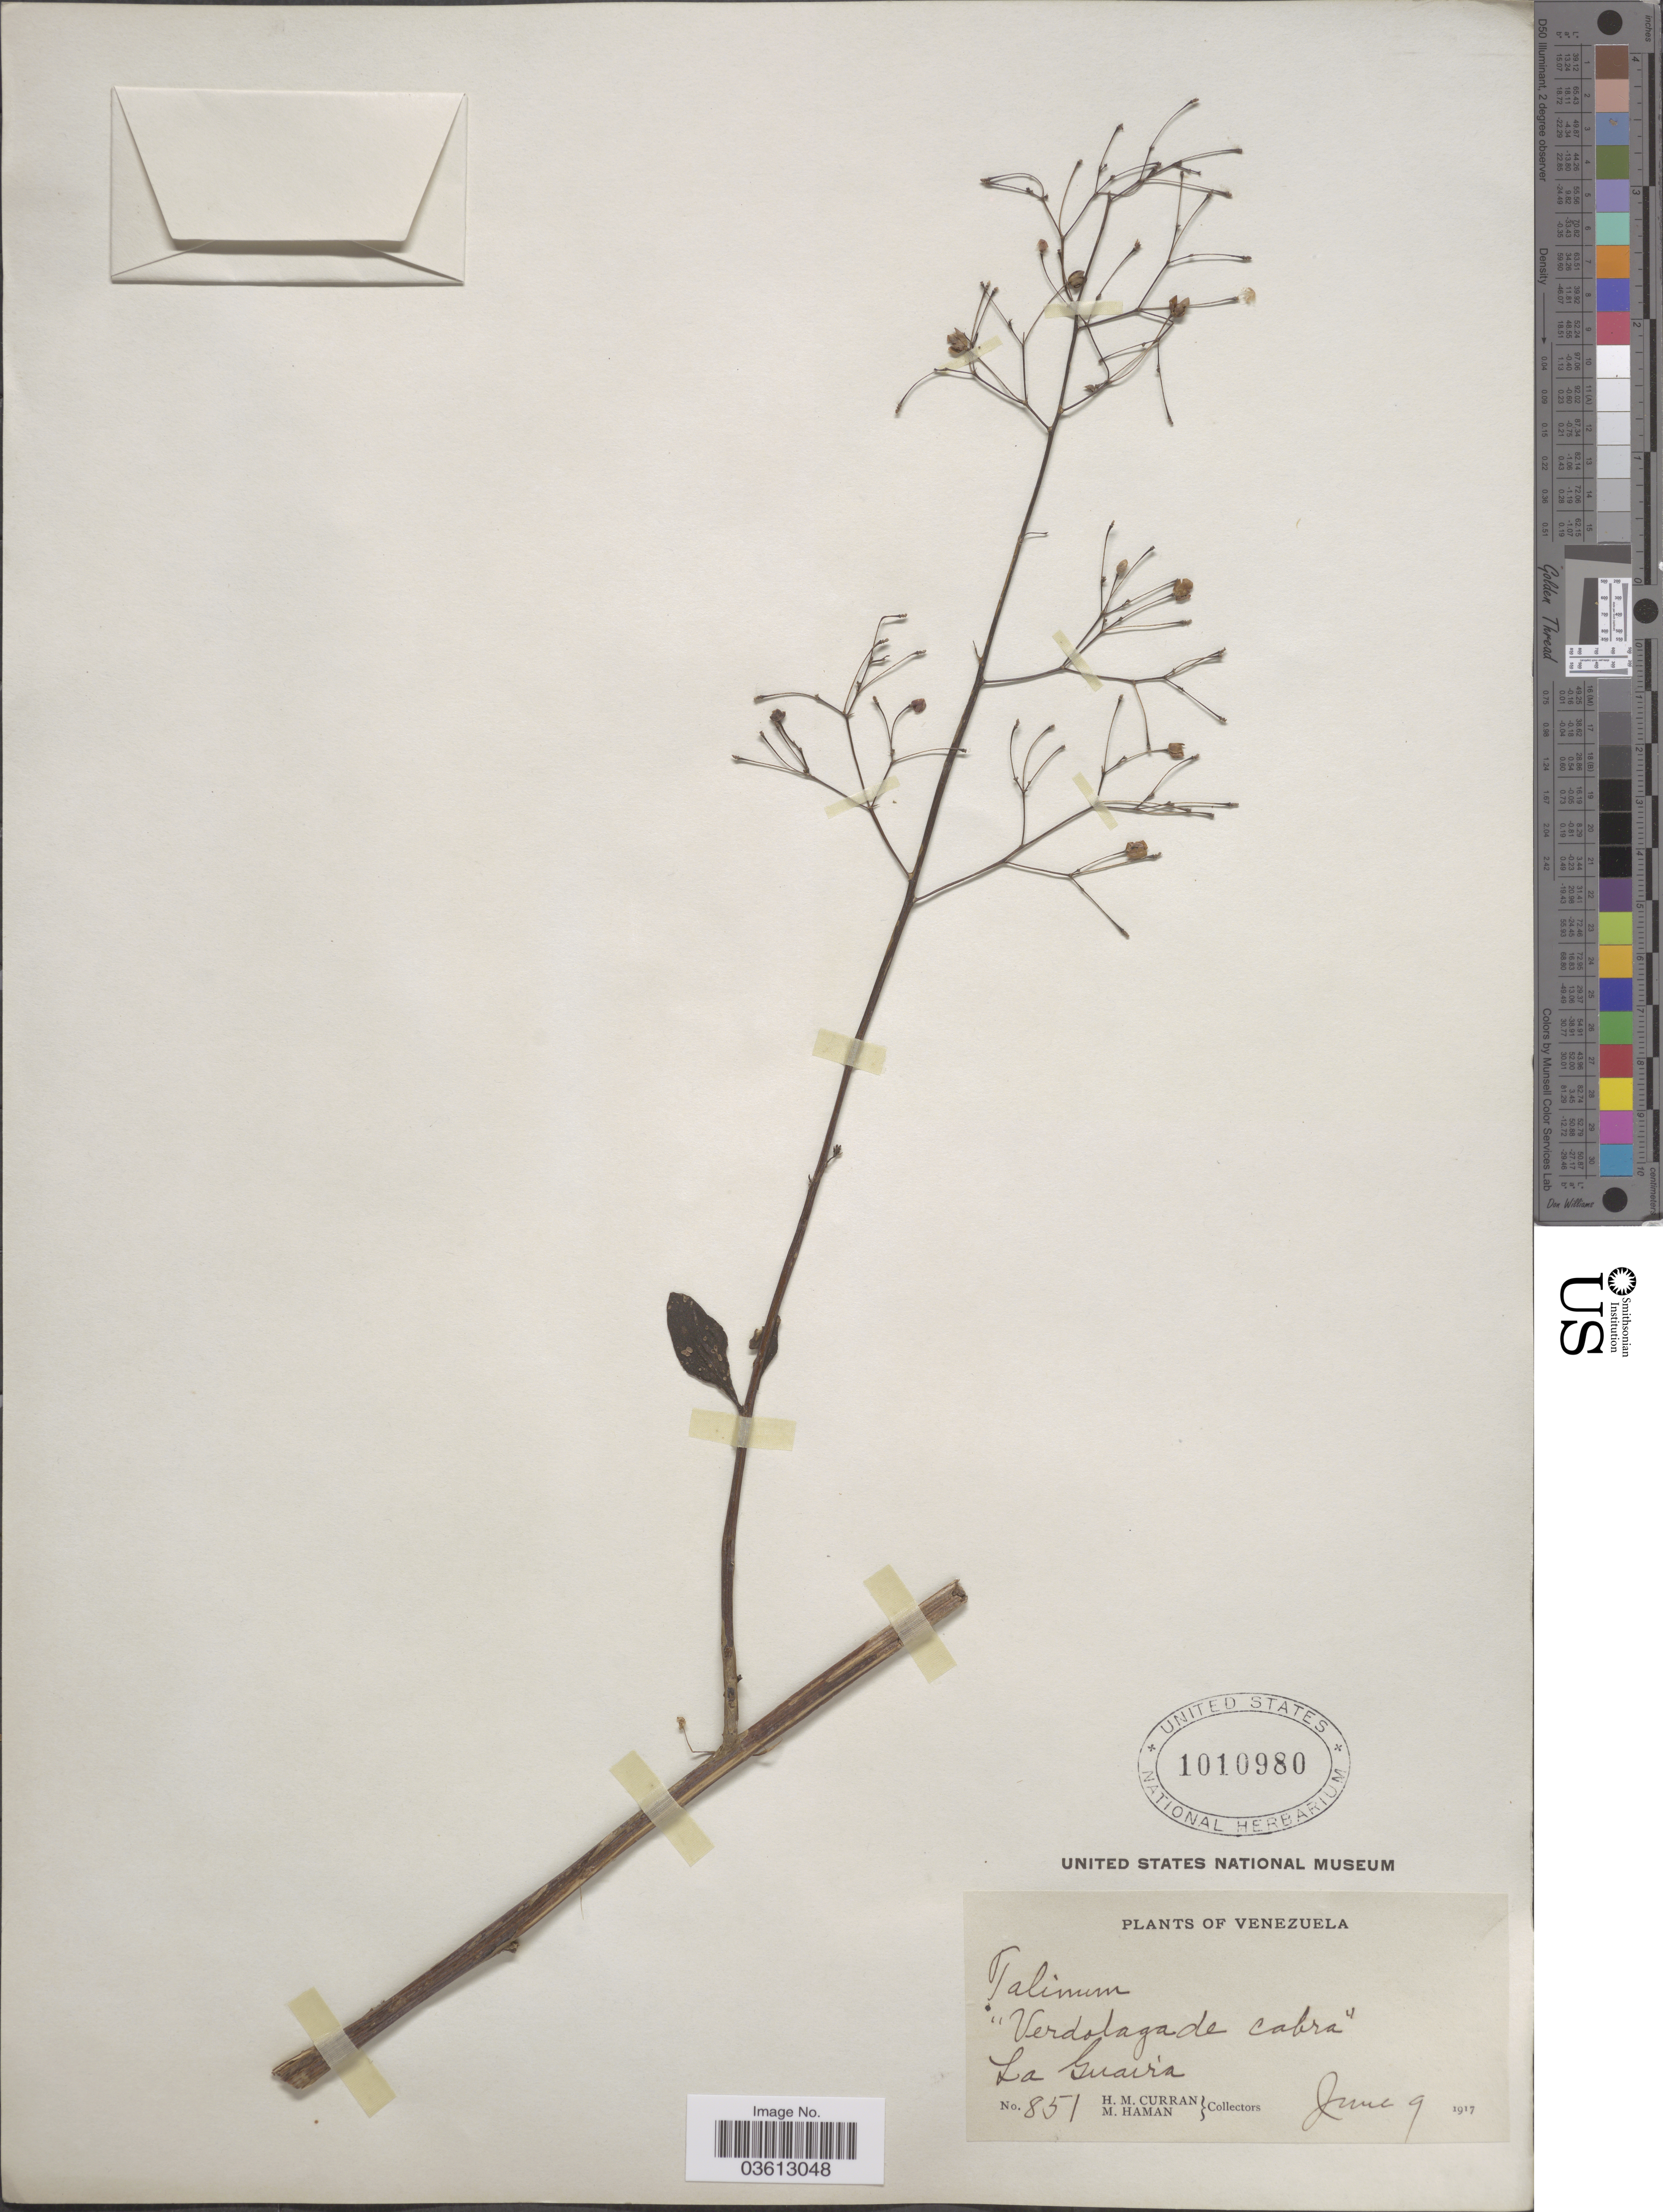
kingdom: Plantae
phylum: Tracheophyta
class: Magnoliopsida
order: Caryophyllales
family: Talinaceae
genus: Talinum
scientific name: Talinum paniculatum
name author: (Jacq.) Gaertn.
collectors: H. M. Curran & M. Haman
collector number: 851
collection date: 1917-06-09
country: Venezuela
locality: La Guaira.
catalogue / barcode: US 1010980